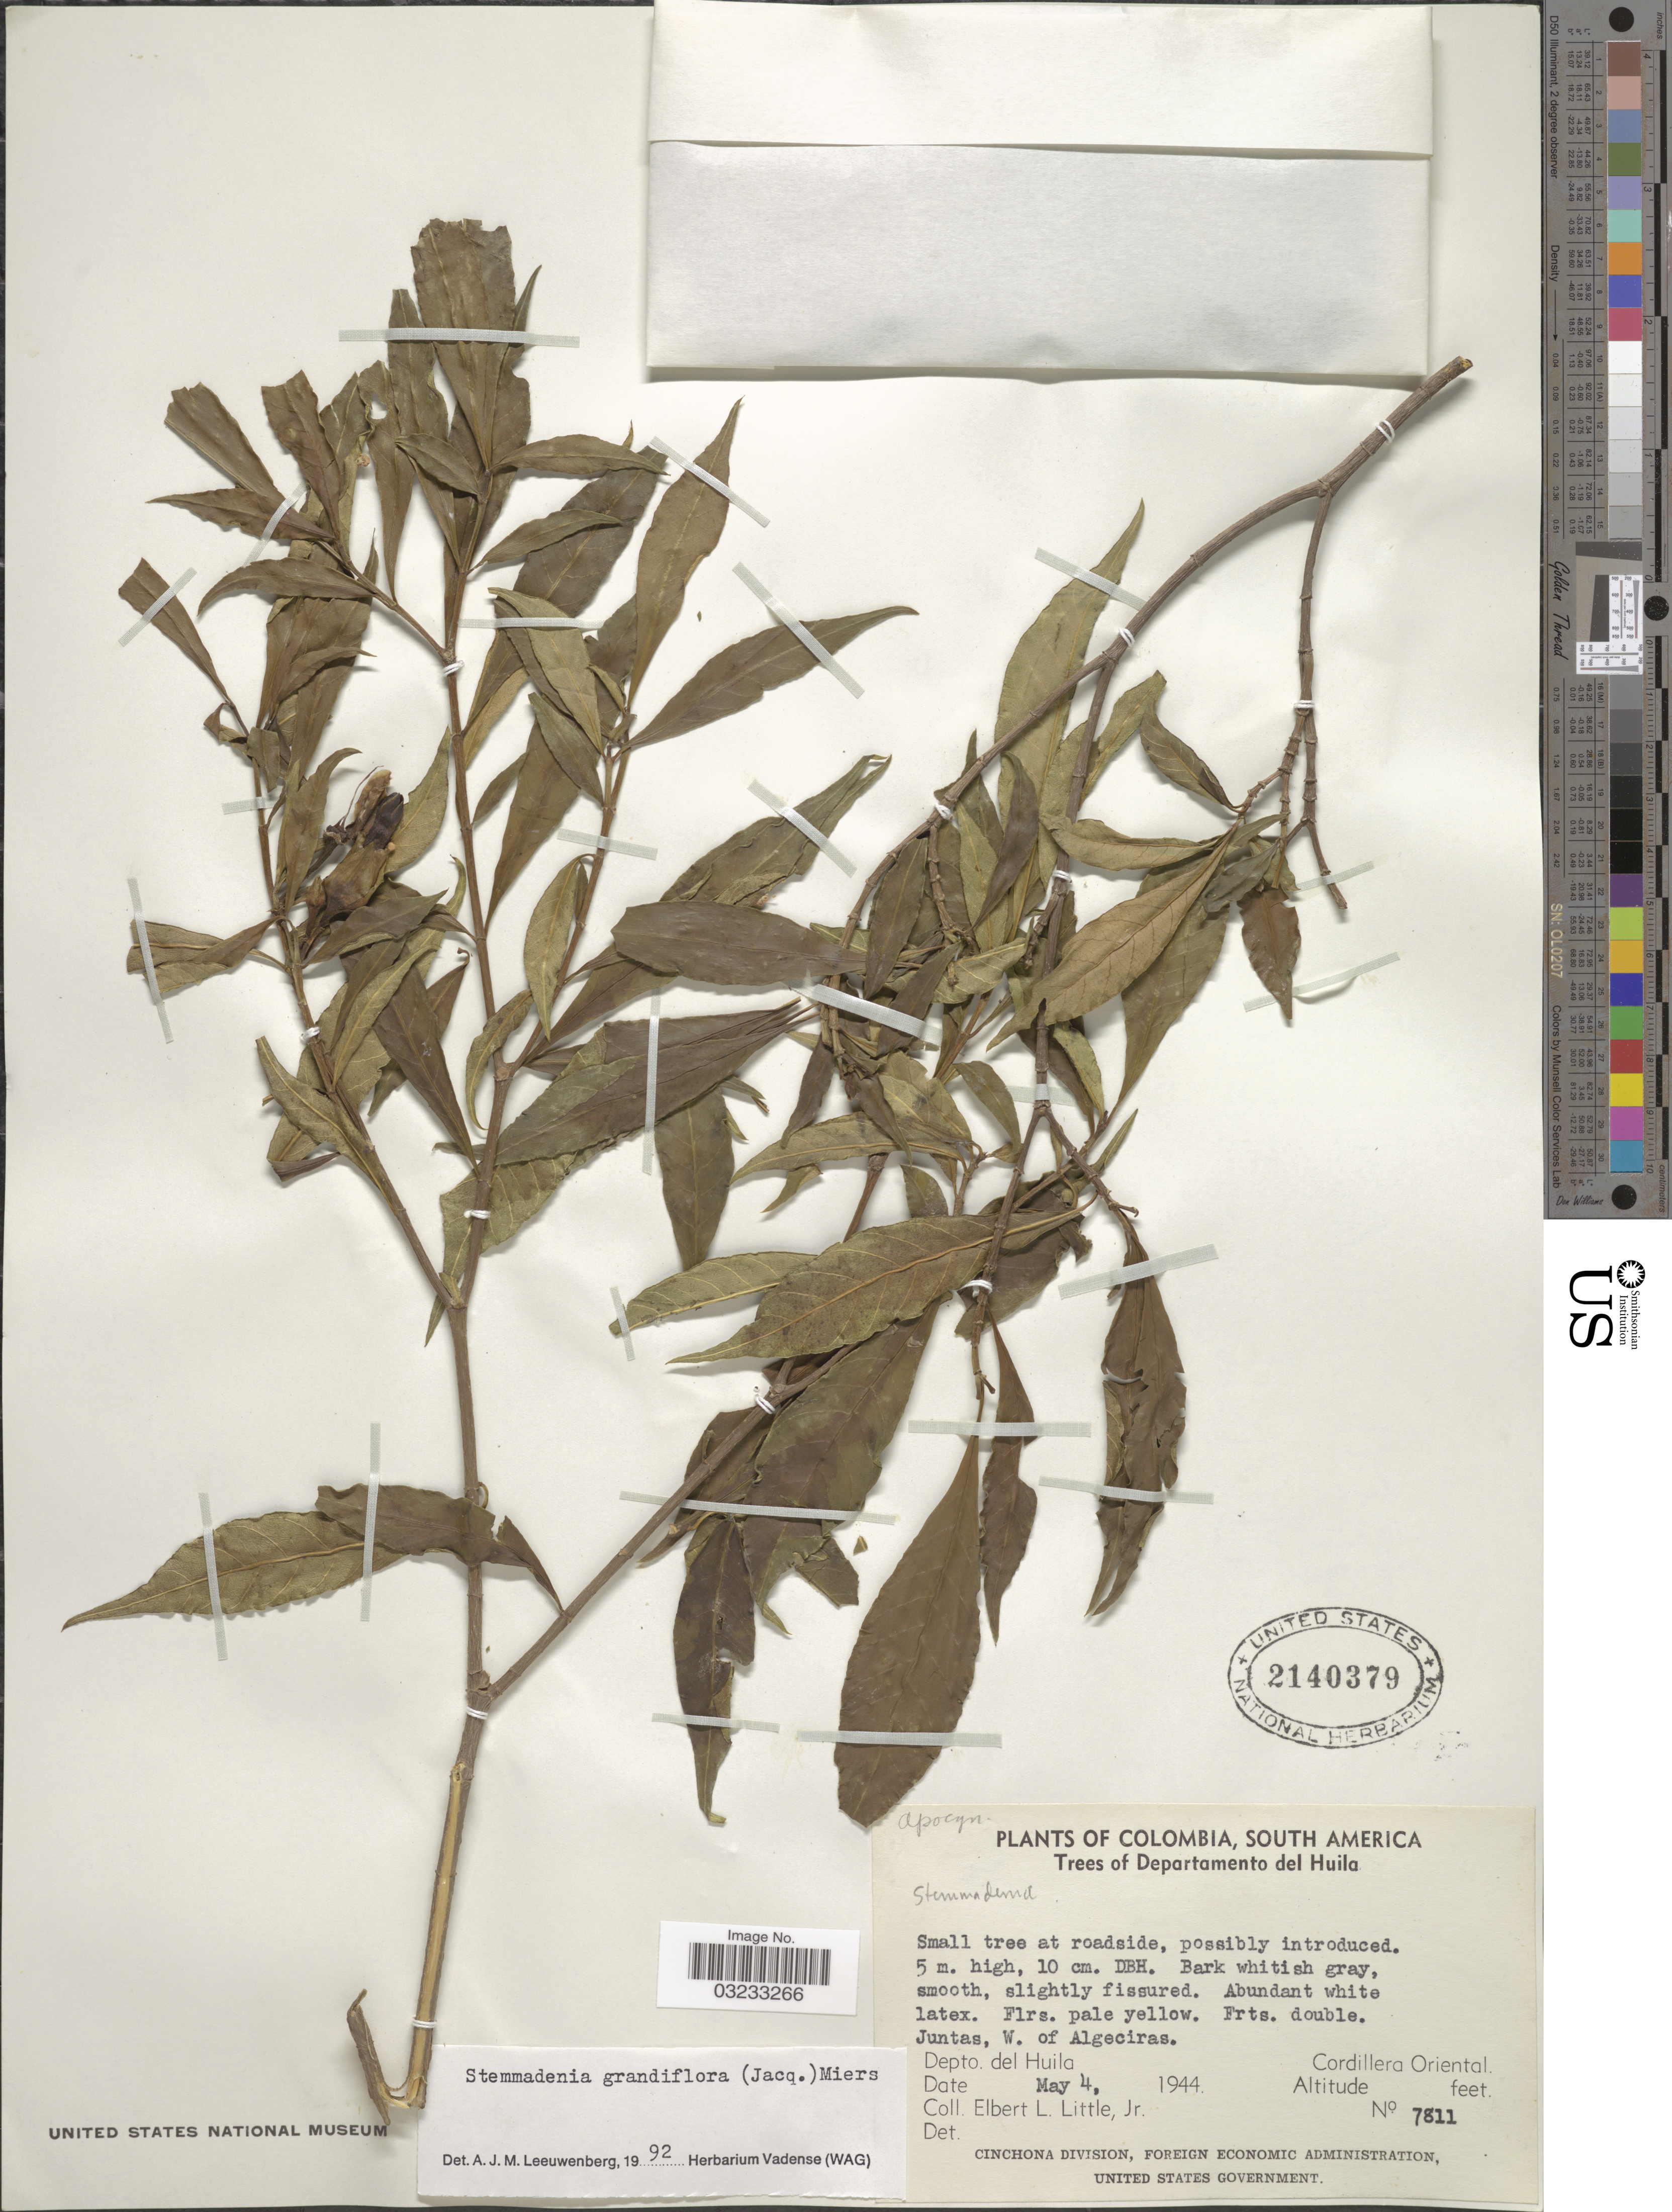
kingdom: Plantae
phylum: Tracheophyta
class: Magnoliopsida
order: Gentianales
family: Apocynaceae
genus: Stemmadenia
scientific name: Stemmadenia grandiflora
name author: (Jacq.) Miers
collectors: E. L. Little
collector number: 7811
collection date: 1944-05-04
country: Colombia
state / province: Huila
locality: Departamento del Huila, Juntas, W. of Algeciras, Depto. del Huila, Cordillera Oriental.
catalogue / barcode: US 2140379